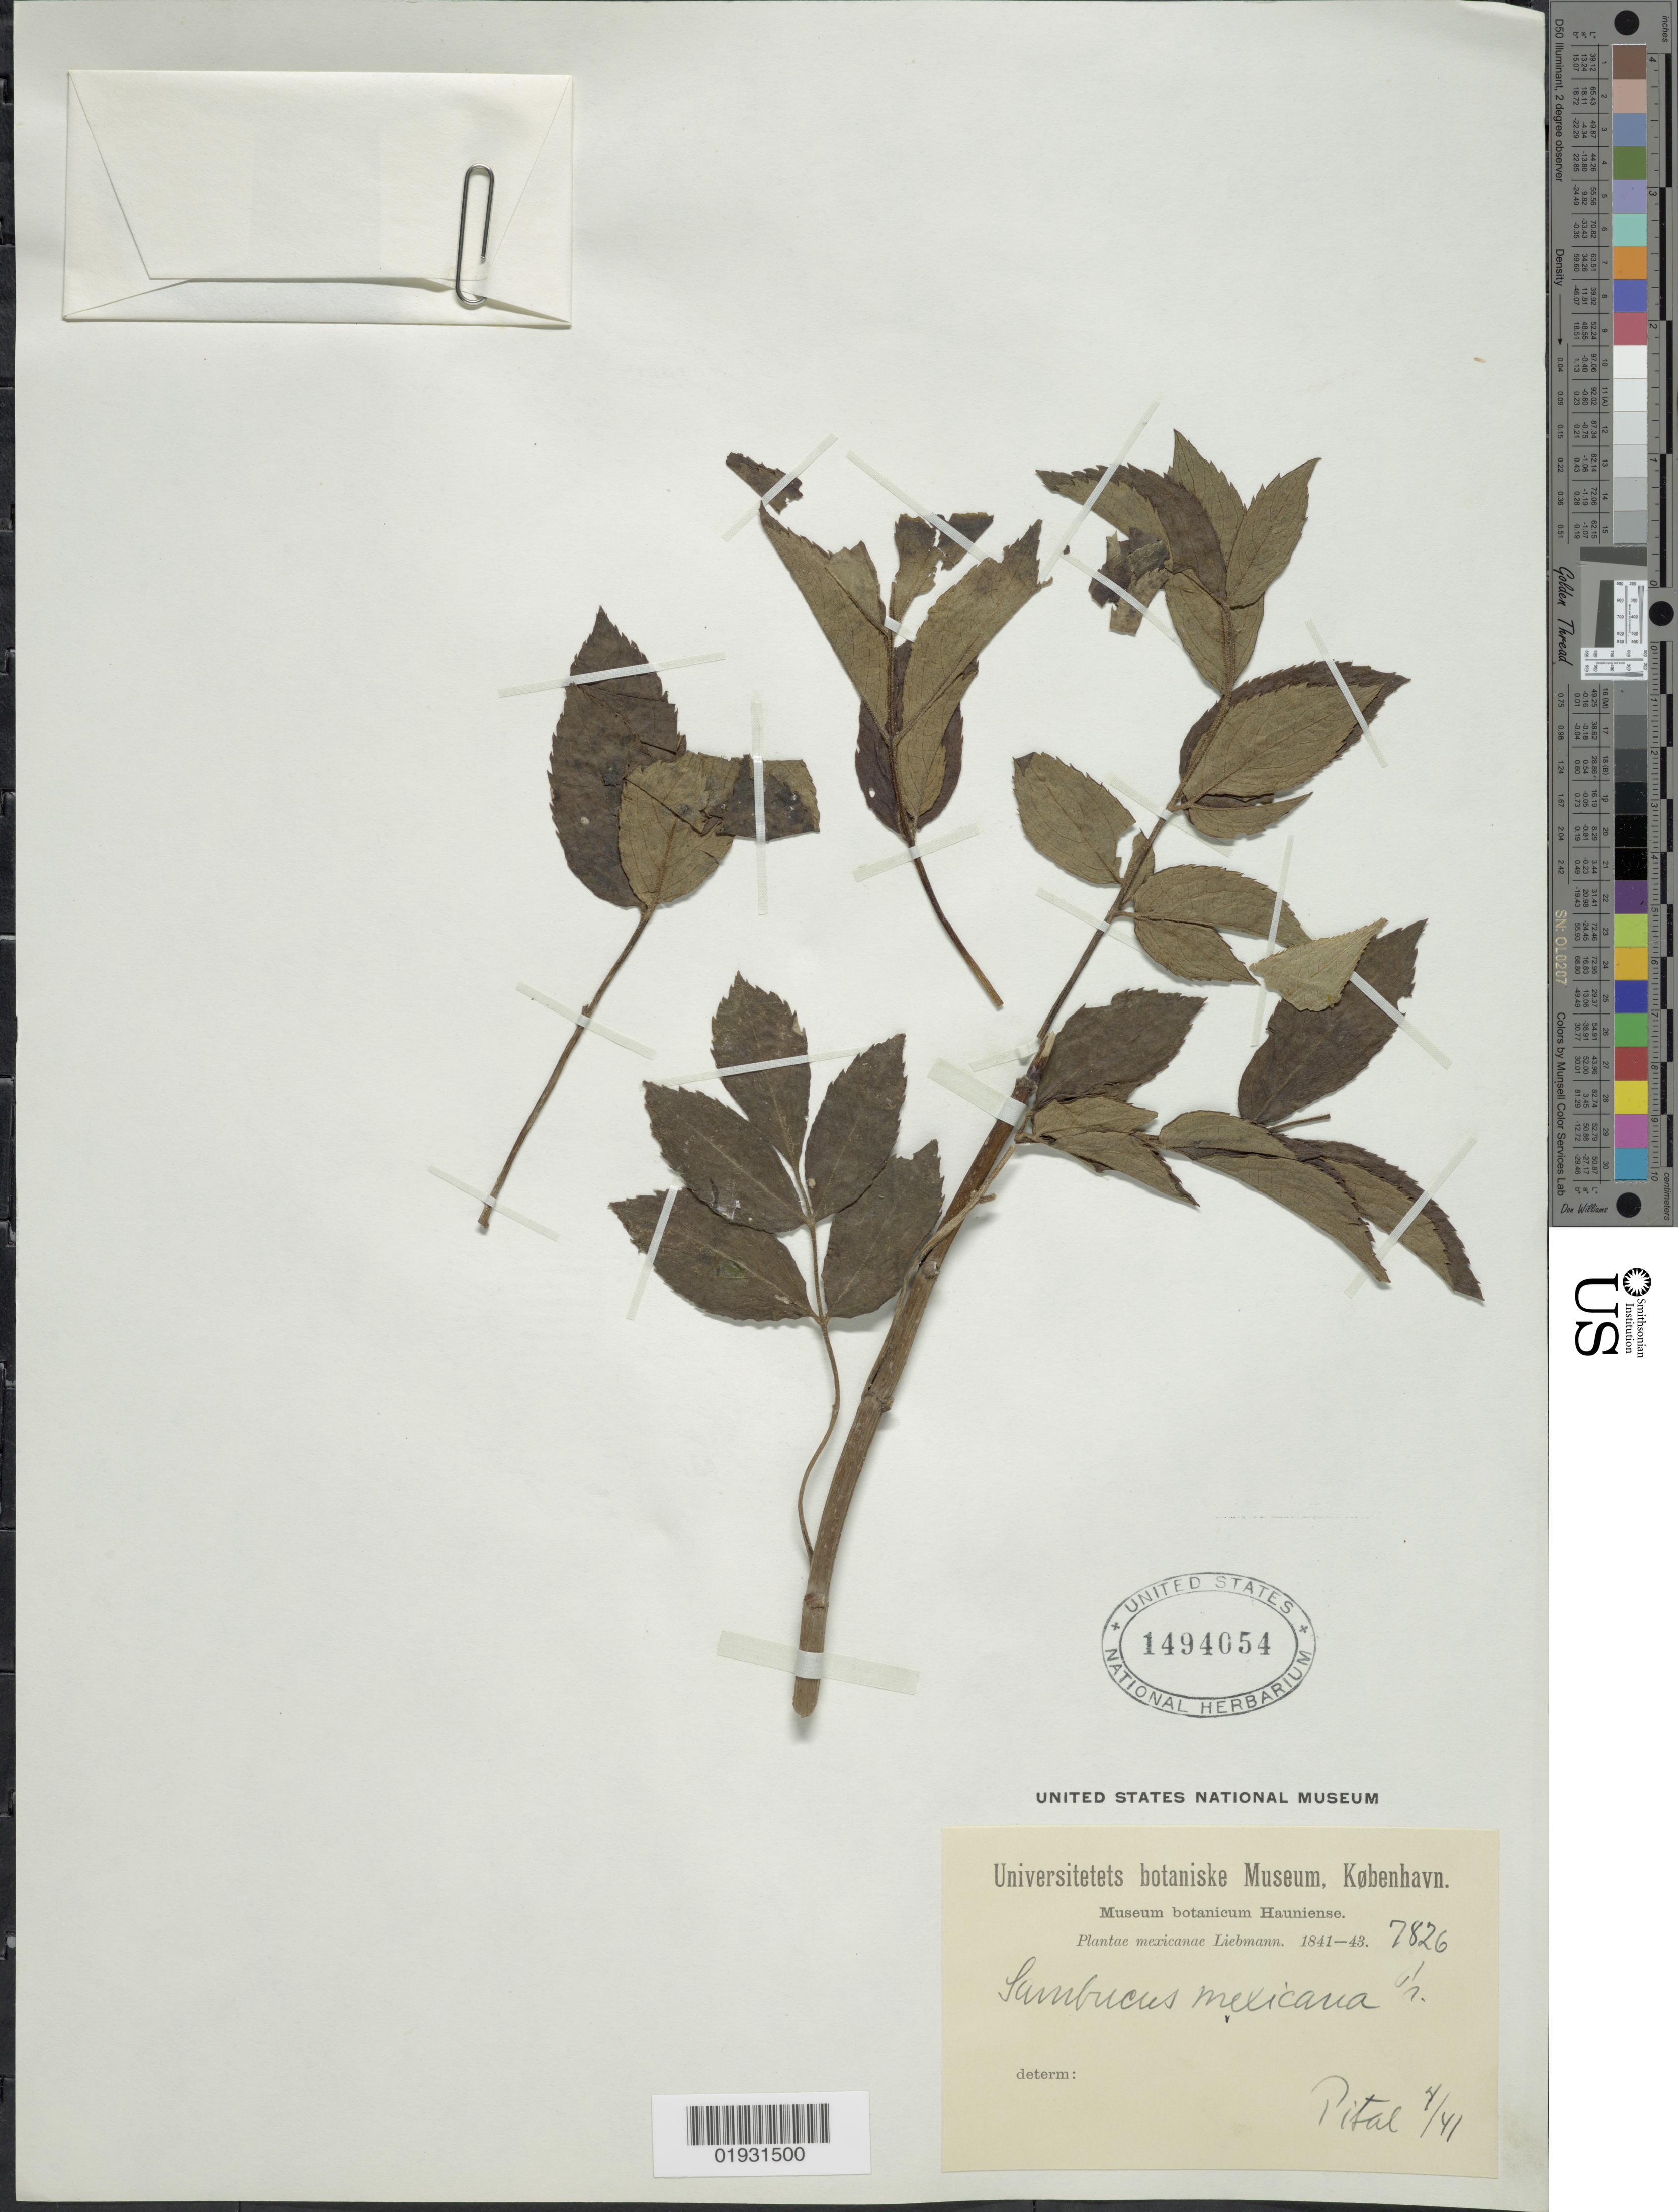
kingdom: Plantae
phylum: Tracheophyta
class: Magnoliopsida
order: Dipsacales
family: Viburnaceae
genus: Sambucus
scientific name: Sambucus mexicana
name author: C. Presl ex DC.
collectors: Liebmann, --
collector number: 7826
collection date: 1841-04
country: Mexico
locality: Pital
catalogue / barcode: US 1494054